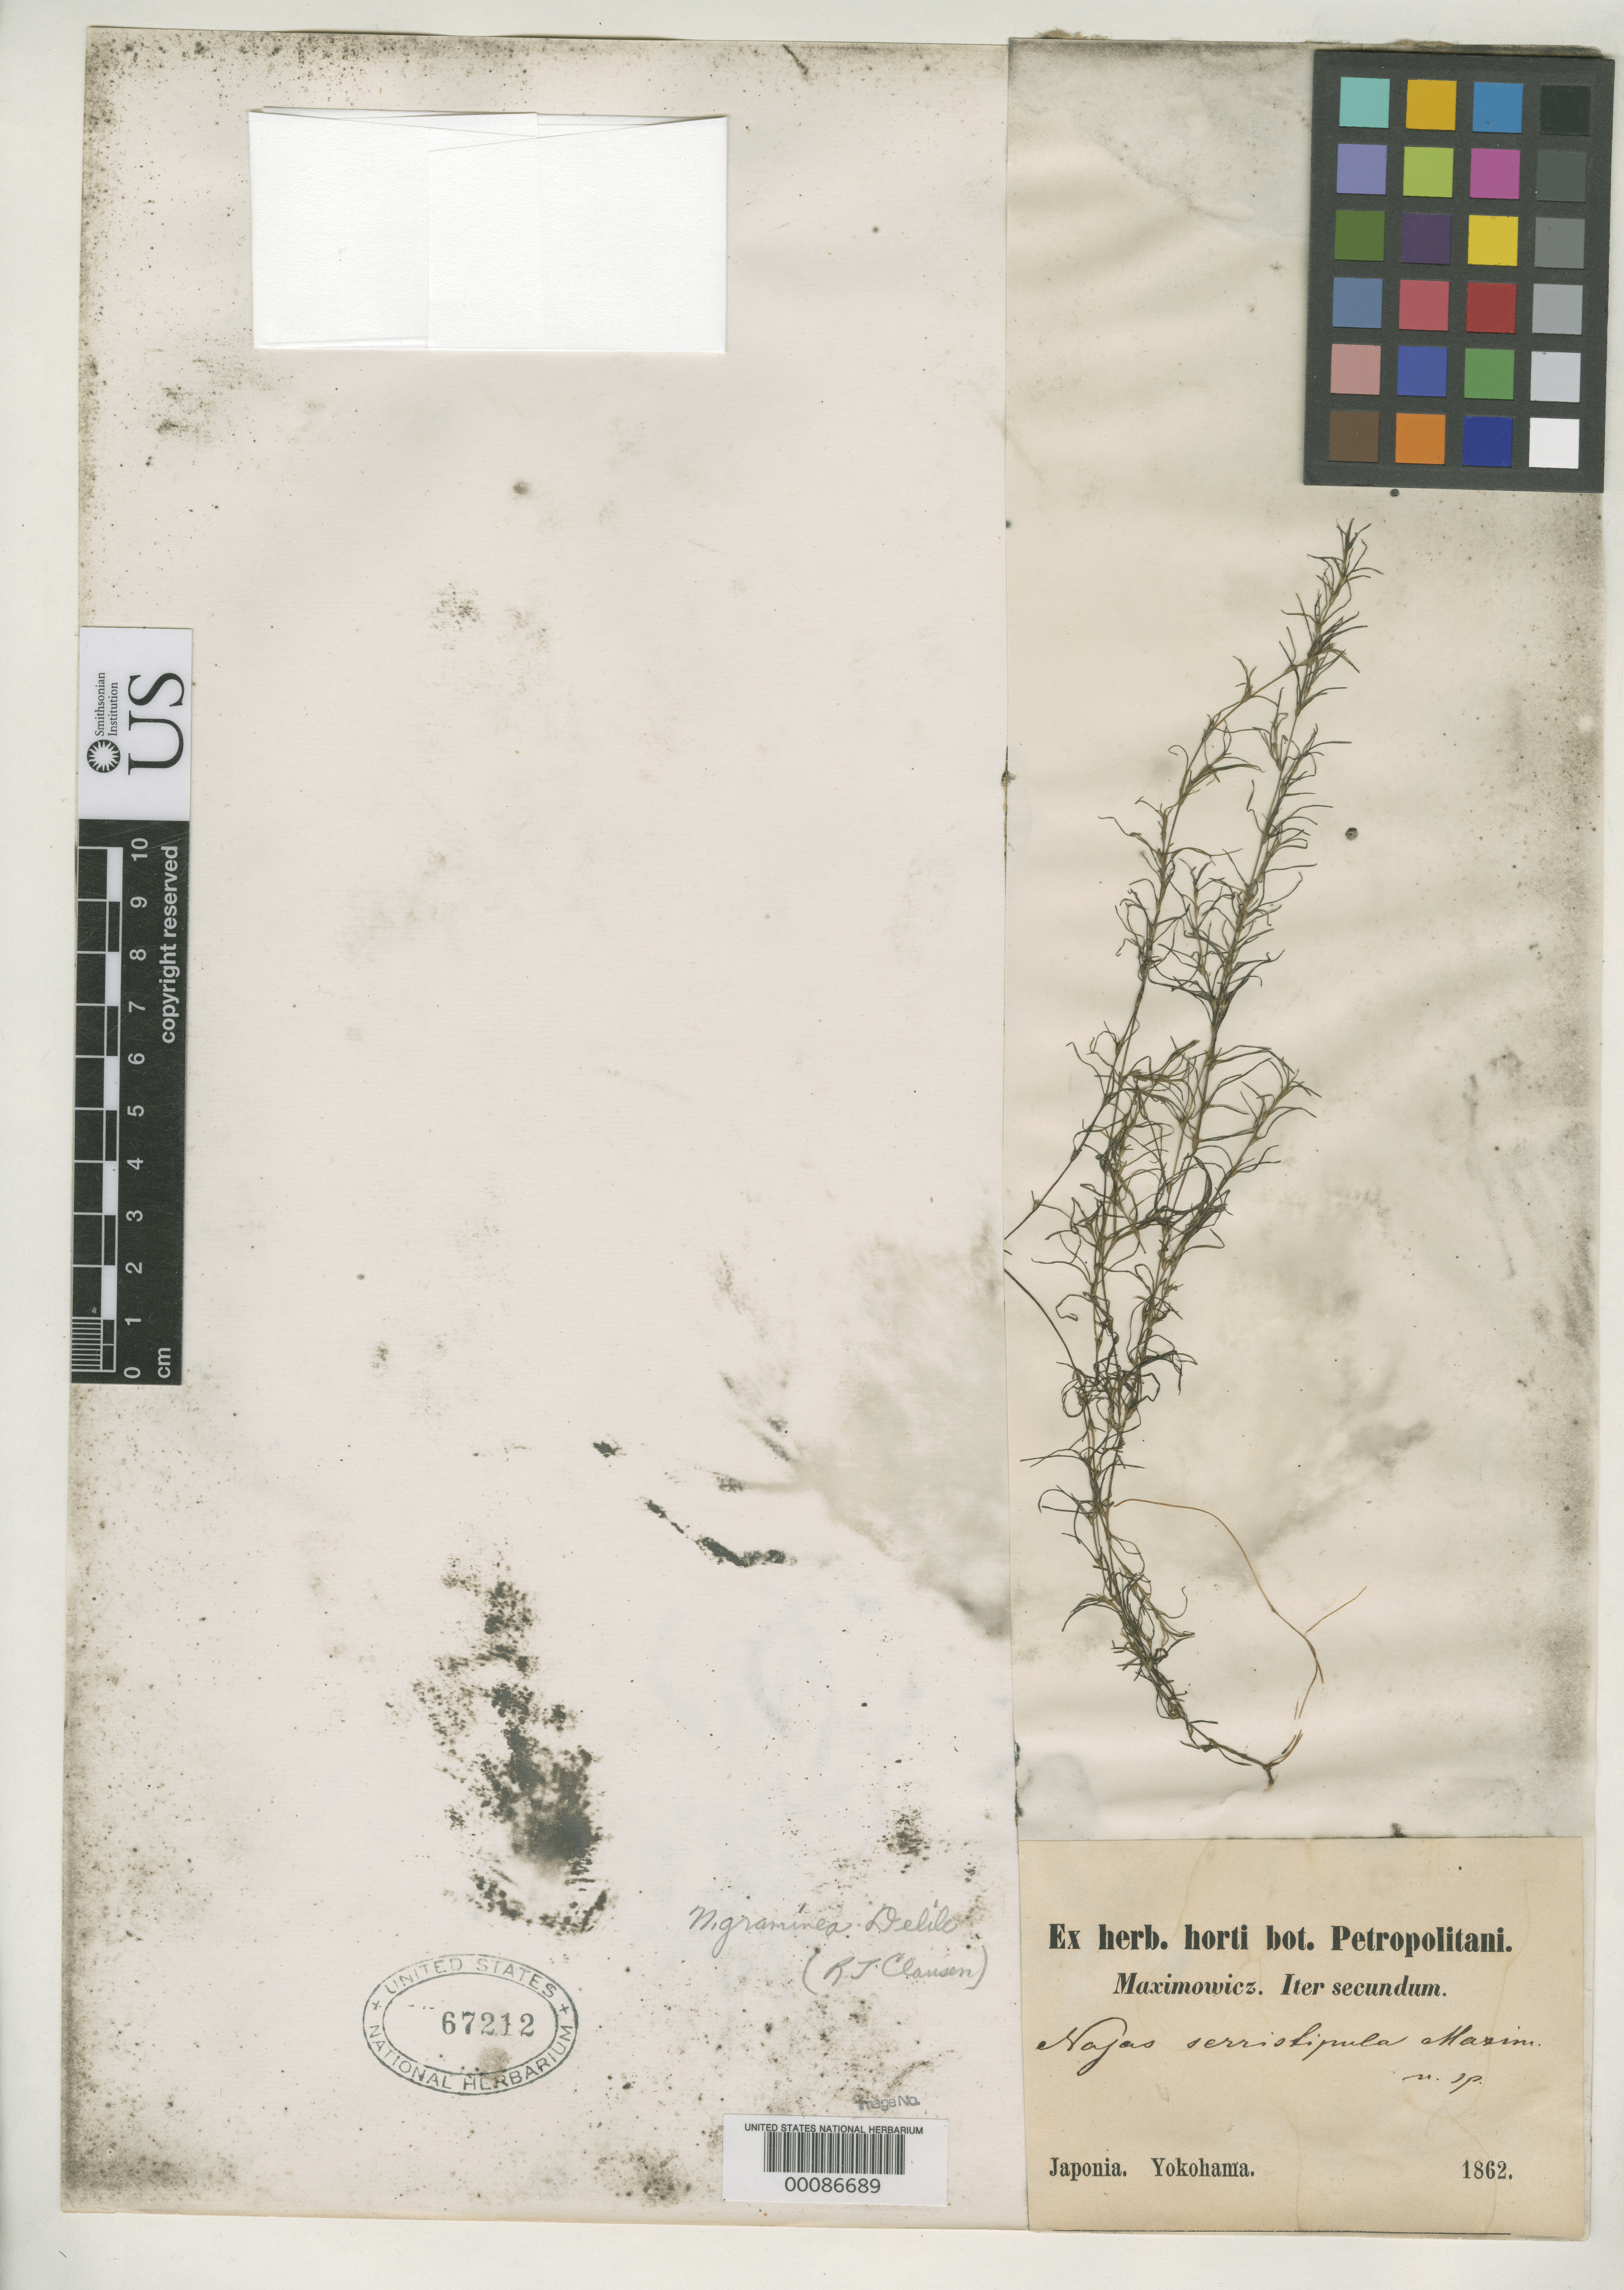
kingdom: Plantae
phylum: Tracheophyta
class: Liliopsida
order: Alismatales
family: Hydrocharitaceae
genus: Najas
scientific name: Najas serristipula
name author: Maxim.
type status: Type Fragment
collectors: C. J. Maximowicz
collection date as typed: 1862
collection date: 1862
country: Japan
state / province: Kanagawa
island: Honshu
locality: Yokohama.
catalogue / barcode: US 67212